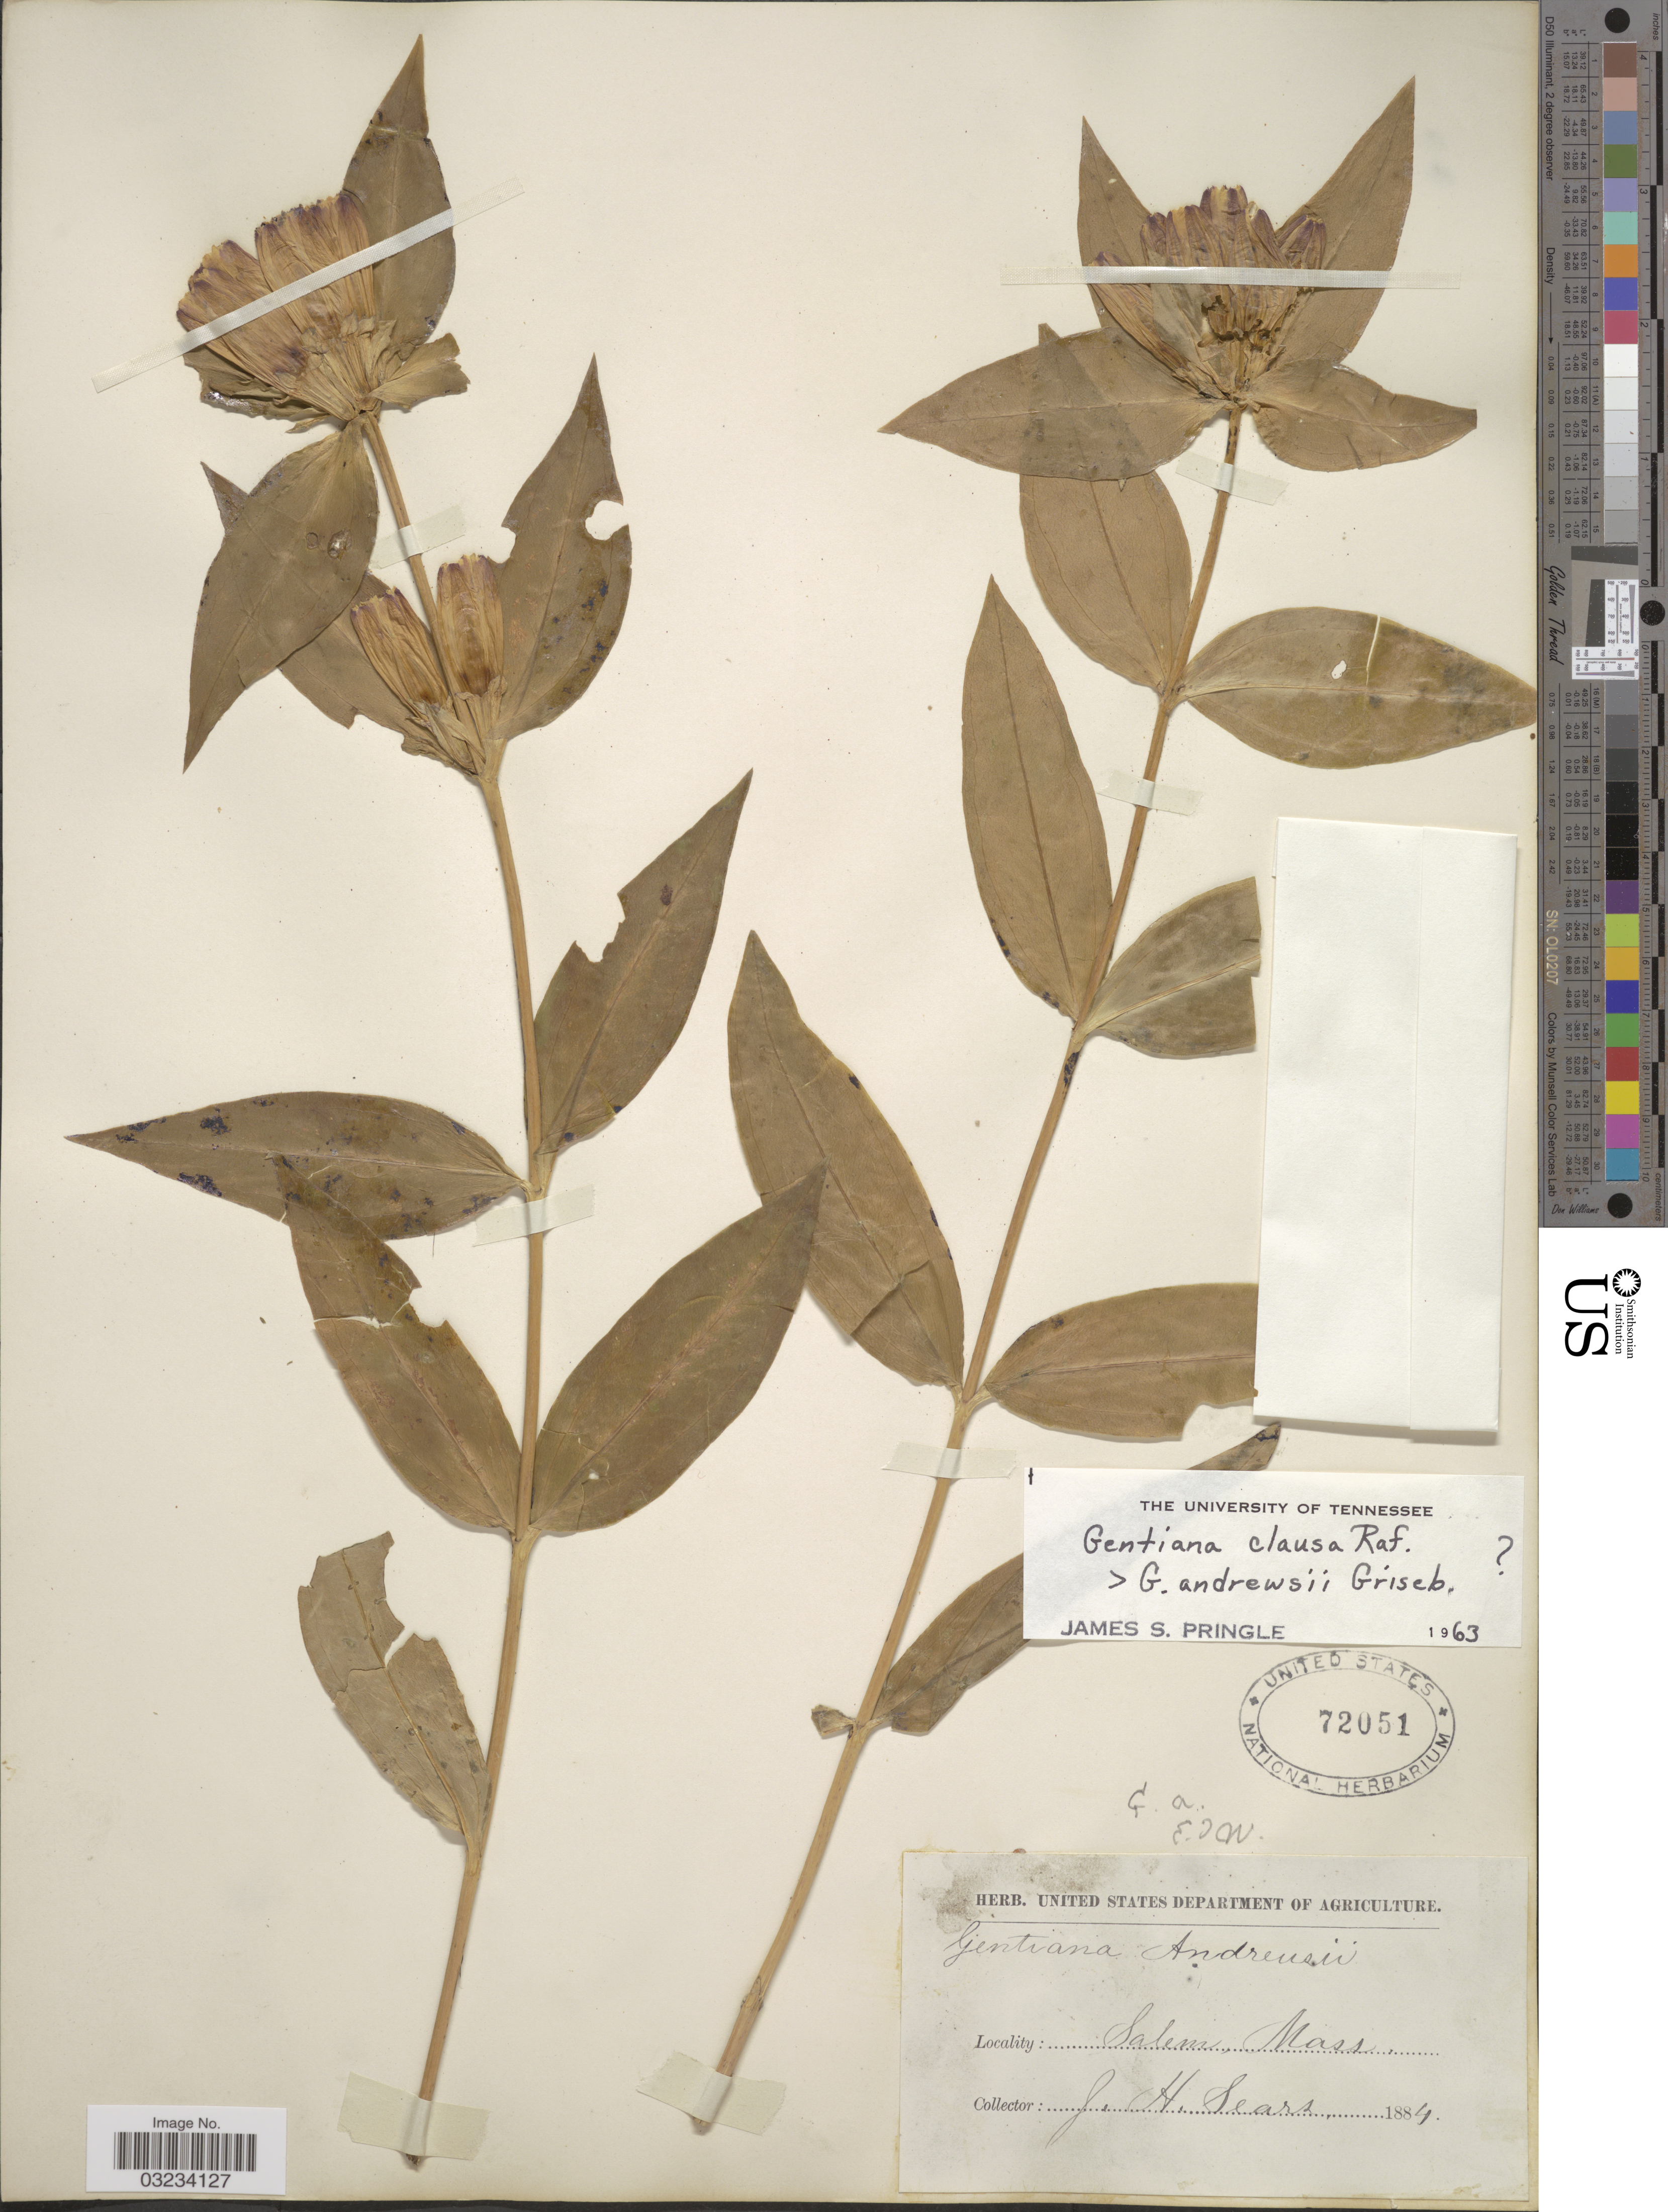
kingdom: Plantae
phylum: Tracheophyta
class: Magnoliopsida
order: Gentianales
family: Gentianaceae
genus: Gentiana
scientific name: Gentiana clausa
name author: Raf.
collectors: J. Sears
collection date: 1884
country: United States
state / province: Massachusetts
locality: Salem.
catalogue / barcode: US 72051